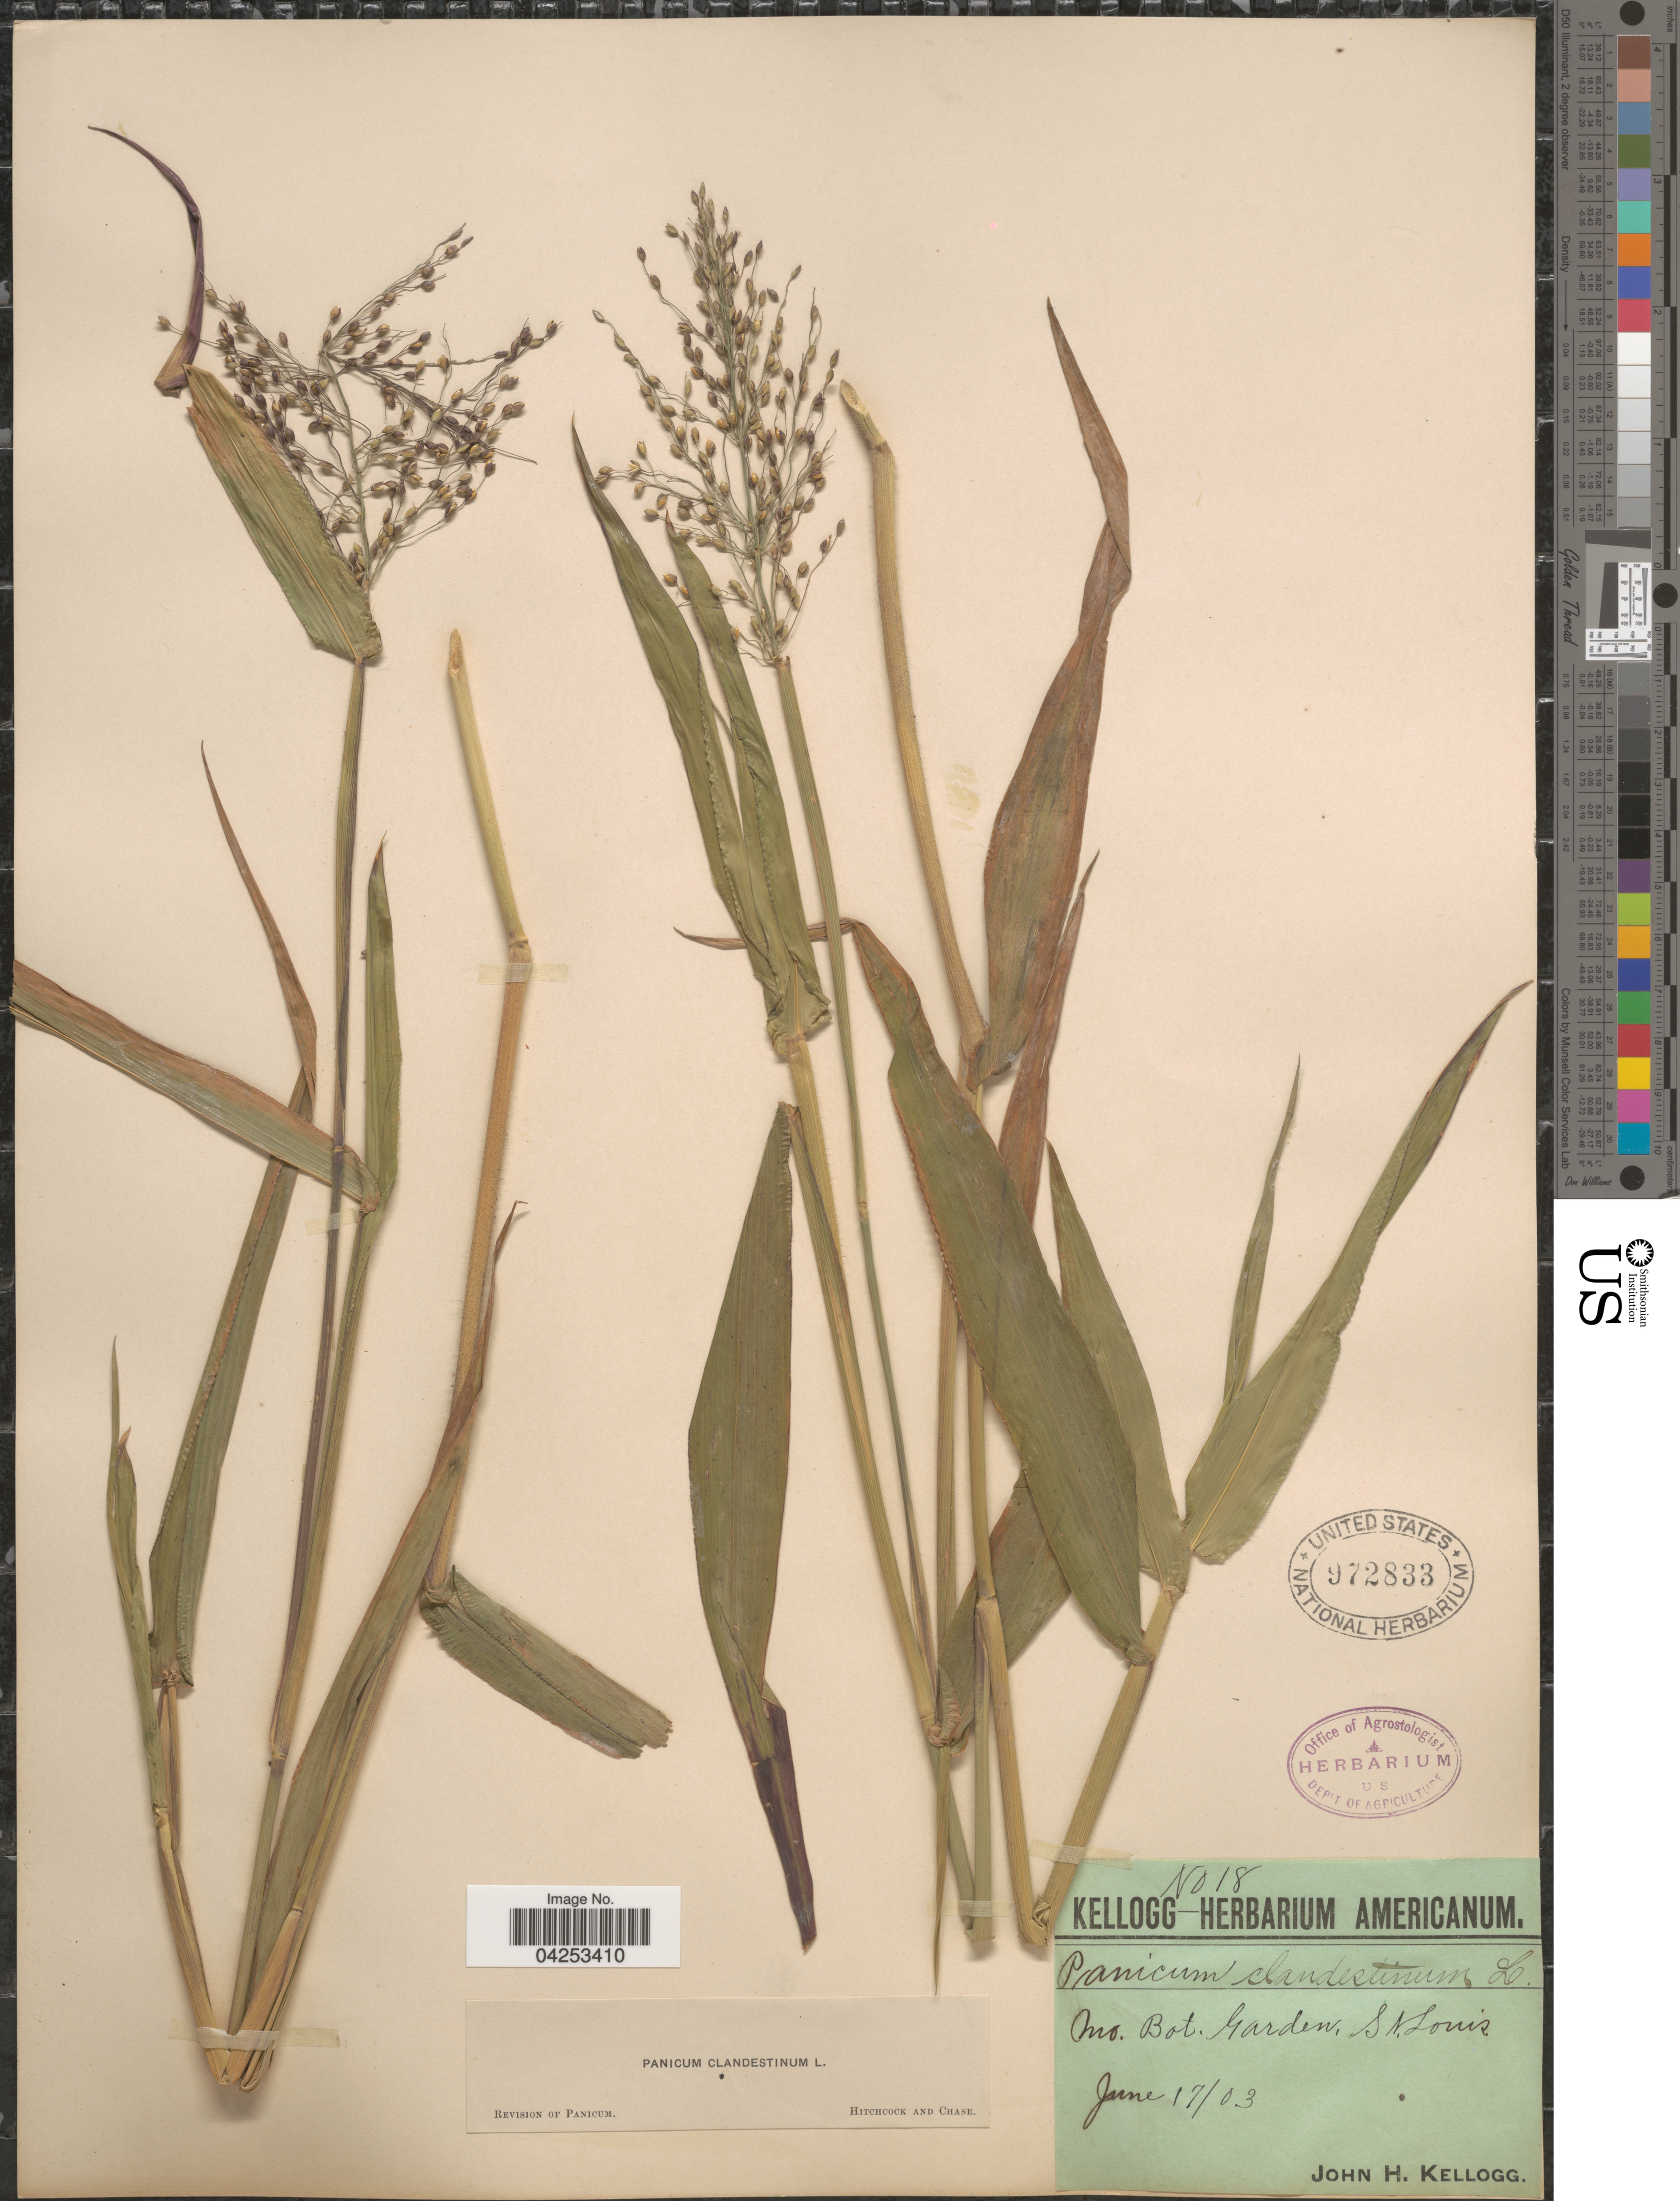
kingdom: Plantae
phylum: Tracheophyta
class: Liliopsida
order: Poales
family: Poaceae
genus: Dichanthelium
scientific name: Dichanthelium clandestinum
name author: (L.) Gould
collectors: J. H. Kellogg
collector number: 18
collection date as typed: Transcribed d/m/y: 17/6/3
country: United States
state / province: Missouri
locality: Bot. Garden. St.Louis.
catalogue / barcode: US 972833